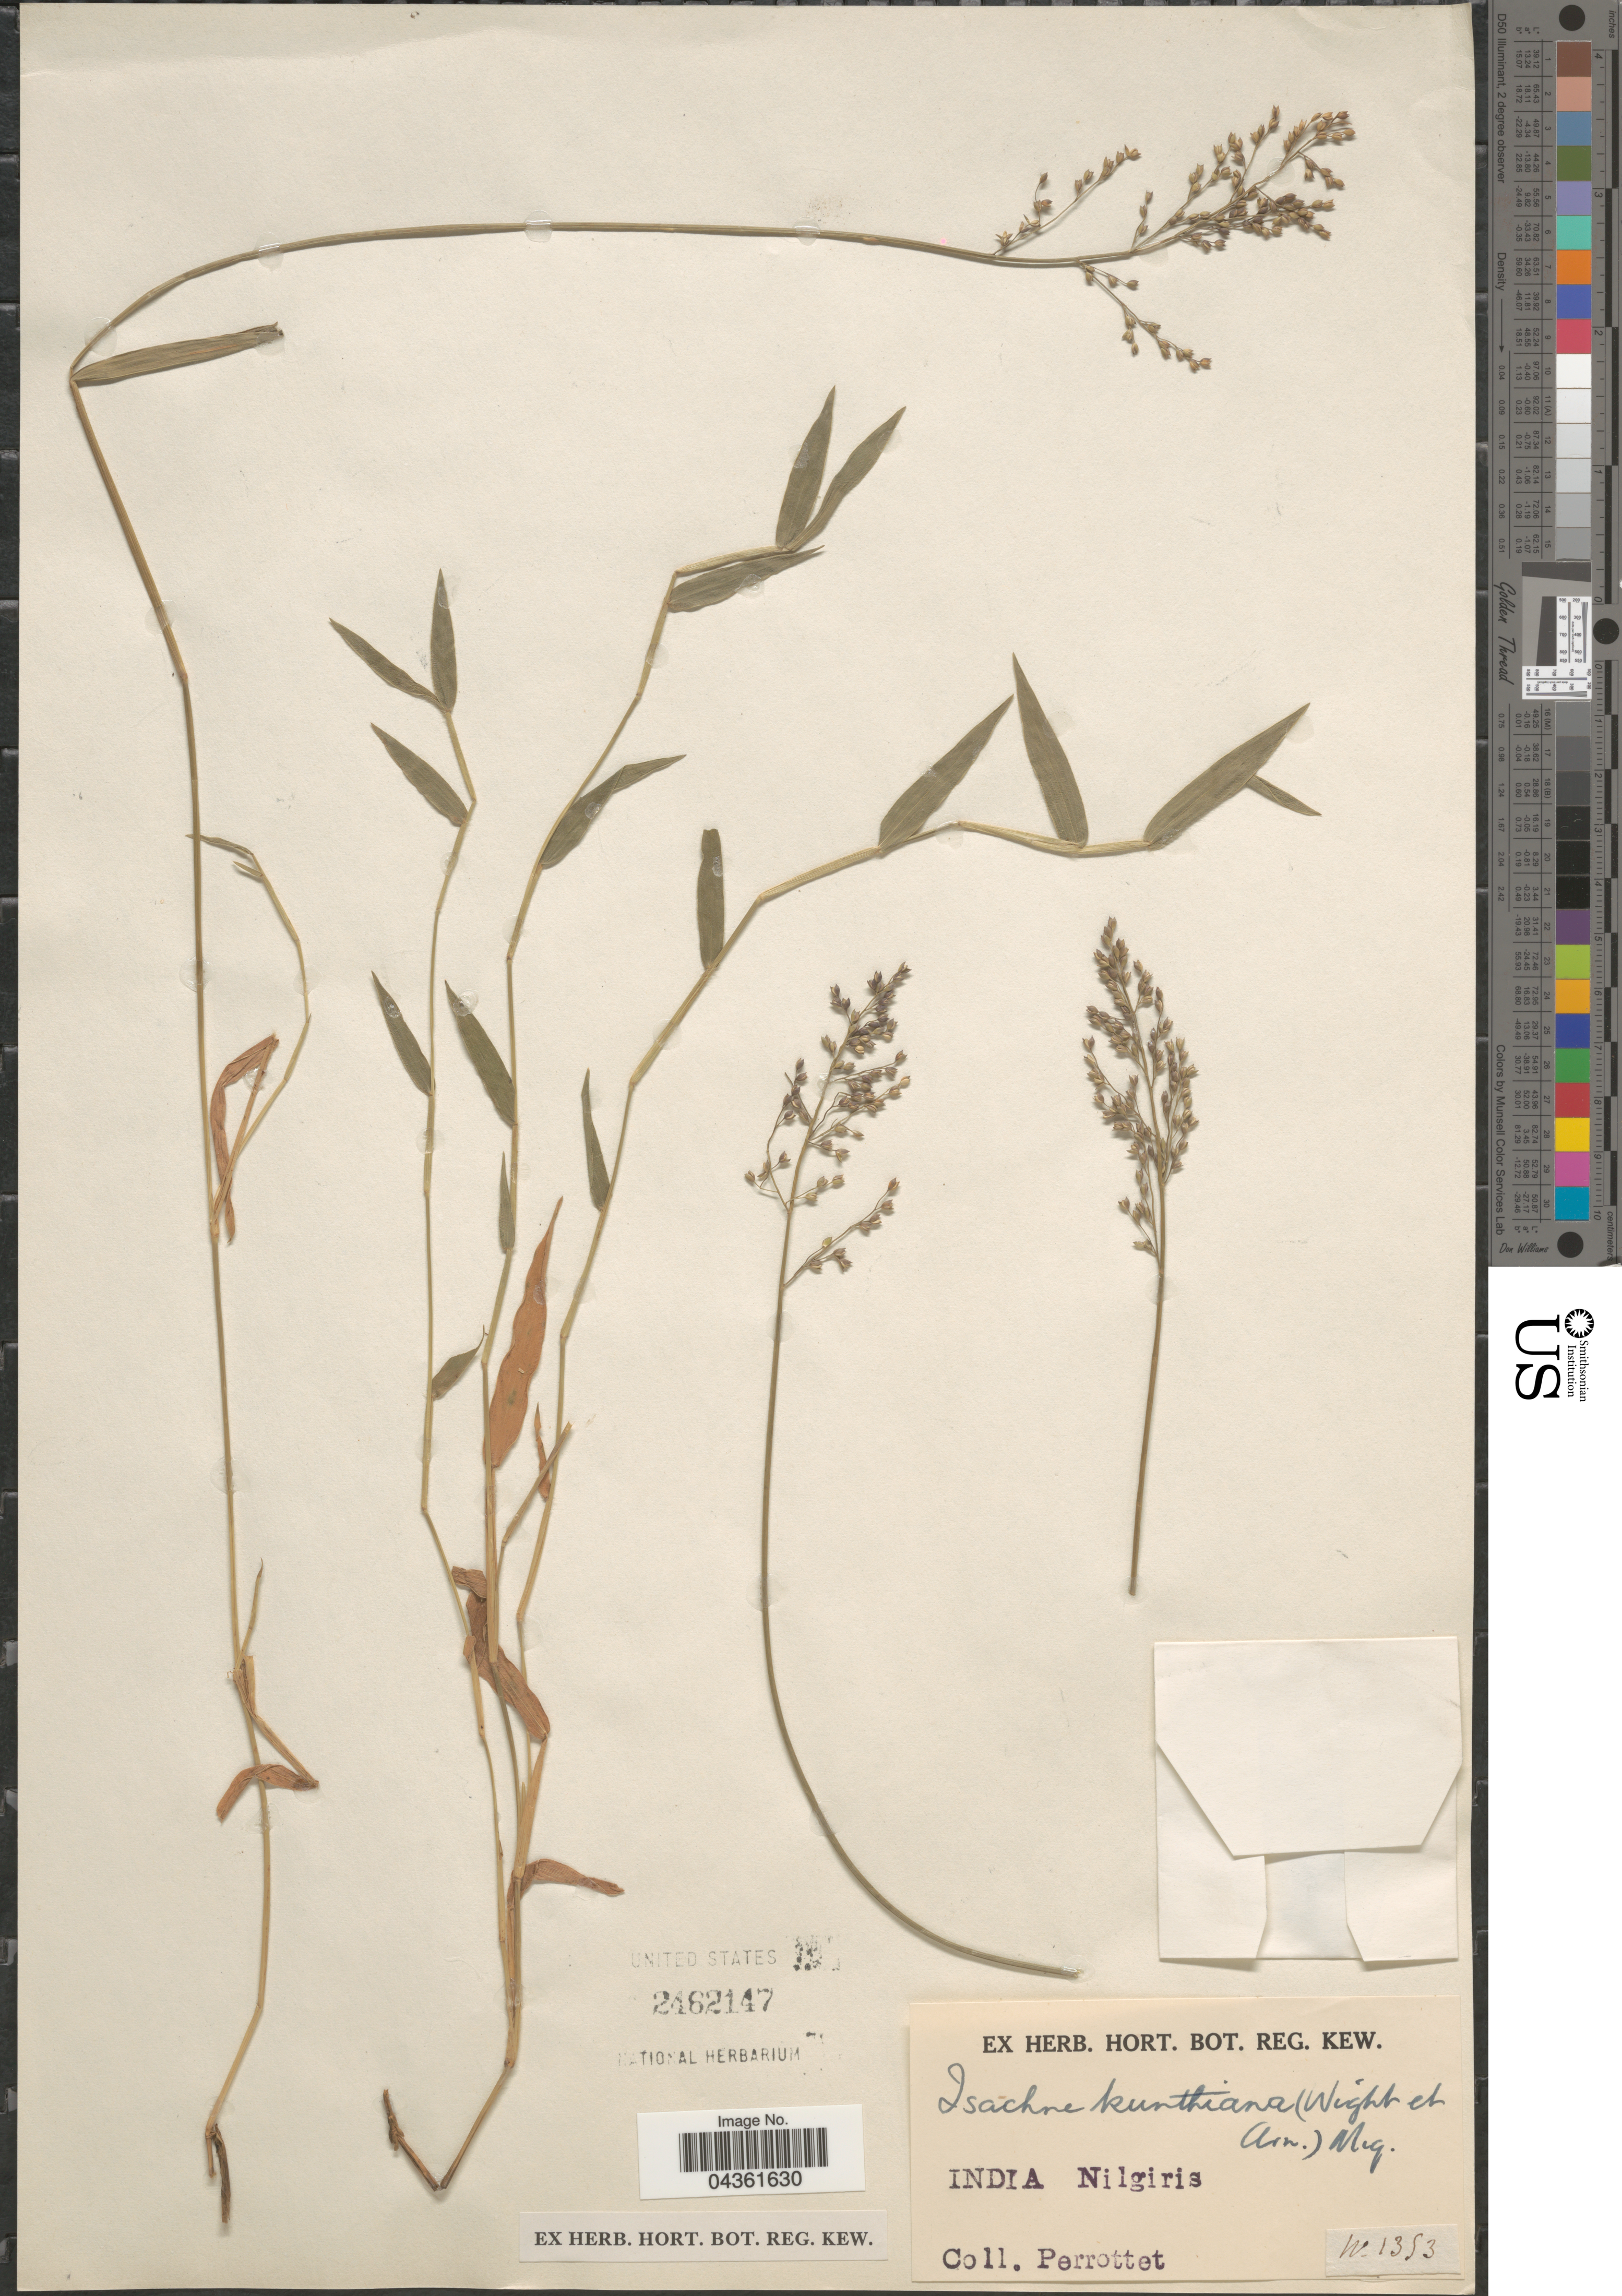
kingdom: Plantae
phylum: Tracheophyta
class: Liliopsida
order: Poales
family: Poaceae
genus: Isachne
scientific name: Isachne kunthiana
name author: (Wight & Arn. ex Steud.) Miq.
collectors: Perrottet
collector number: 1353*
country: India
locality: Nilgiris.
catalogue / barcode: US 2462147